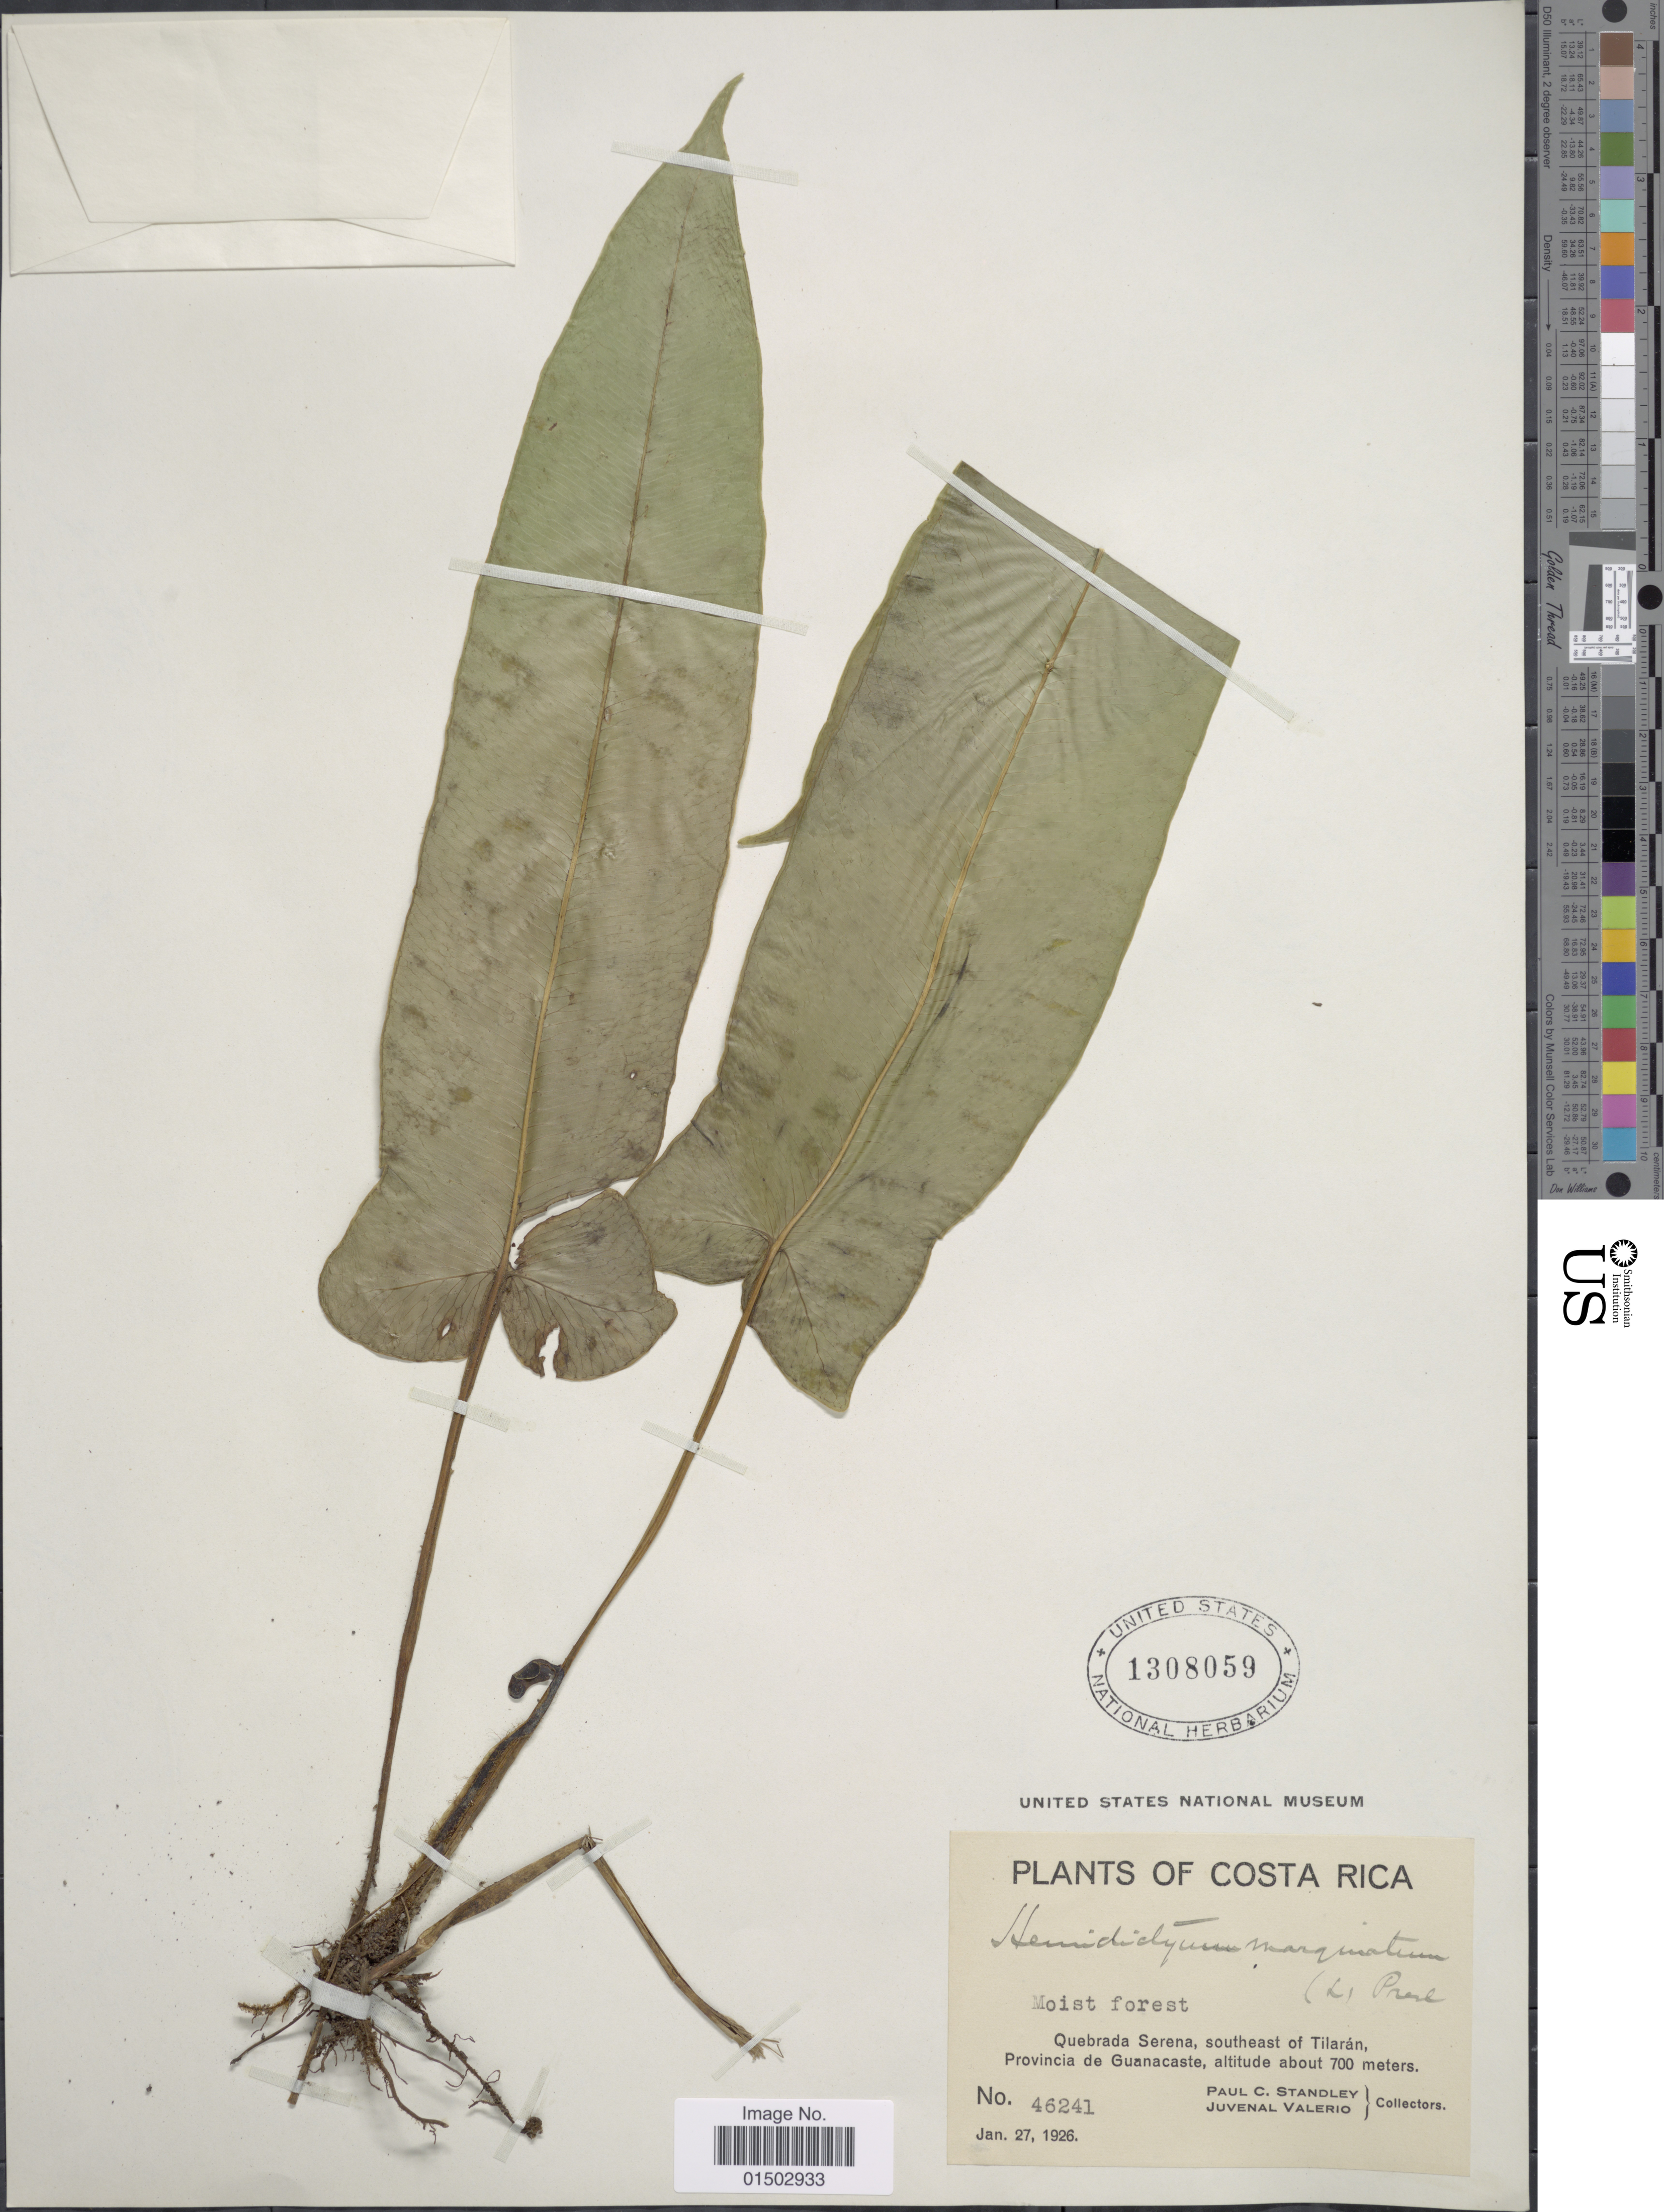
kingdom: Plantae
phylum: Tracheophyta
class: Polypodiopsida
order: Polypodiales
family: Hemidictyaceae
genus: Hemidictyum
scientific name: Hemidictyum marginatum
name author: (L.) C. Presl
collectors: P. C. Standley & J. Valerio R.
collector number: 46241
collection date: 1926-01-27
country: Costa Rica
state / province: Guanacaste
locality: Quebrada Serena, southeast of Tilaran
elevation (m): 700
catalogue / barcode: US 1308059